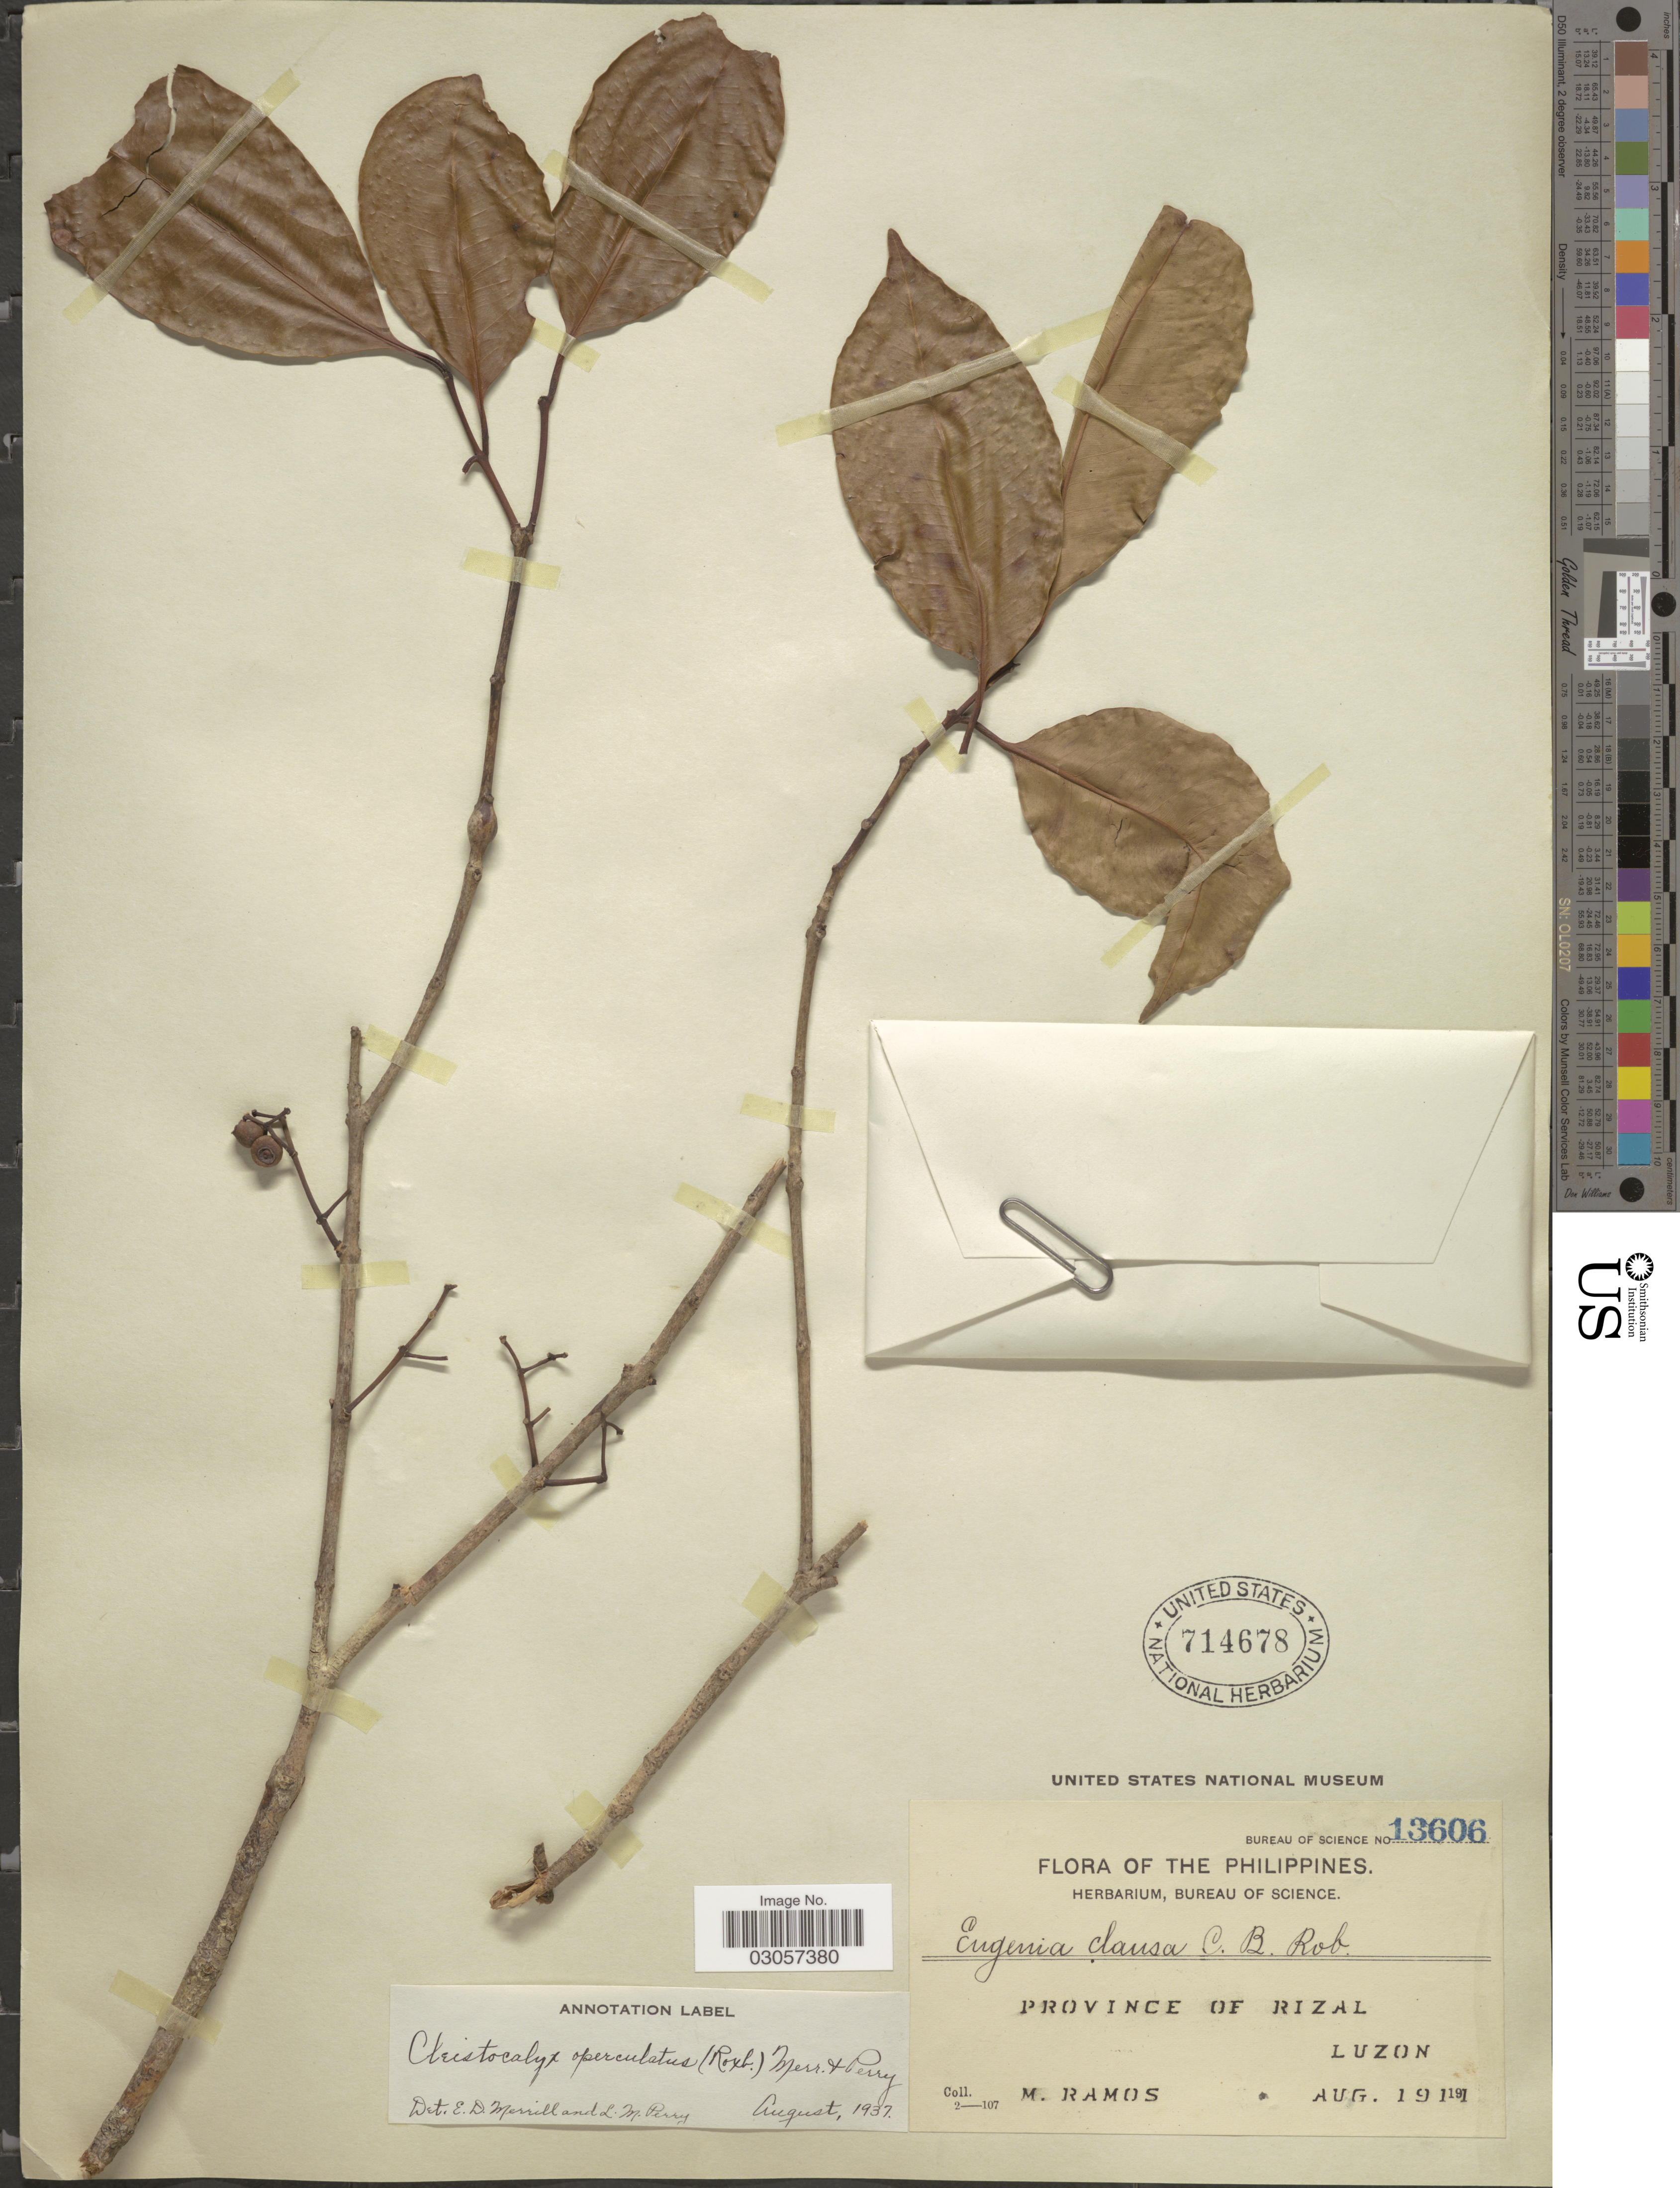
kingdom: Plantae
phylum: Tracheophyta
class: Magnoliopsida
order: Myrtales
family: Myrtaceae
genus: Syzygium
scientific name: Syzygium nervosum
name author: DC.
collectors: M. Ramos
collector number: Bureau of Science 13606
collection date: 1911-08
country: Philippines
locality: Province of Rizal, Luzon.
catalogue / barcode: US 714678